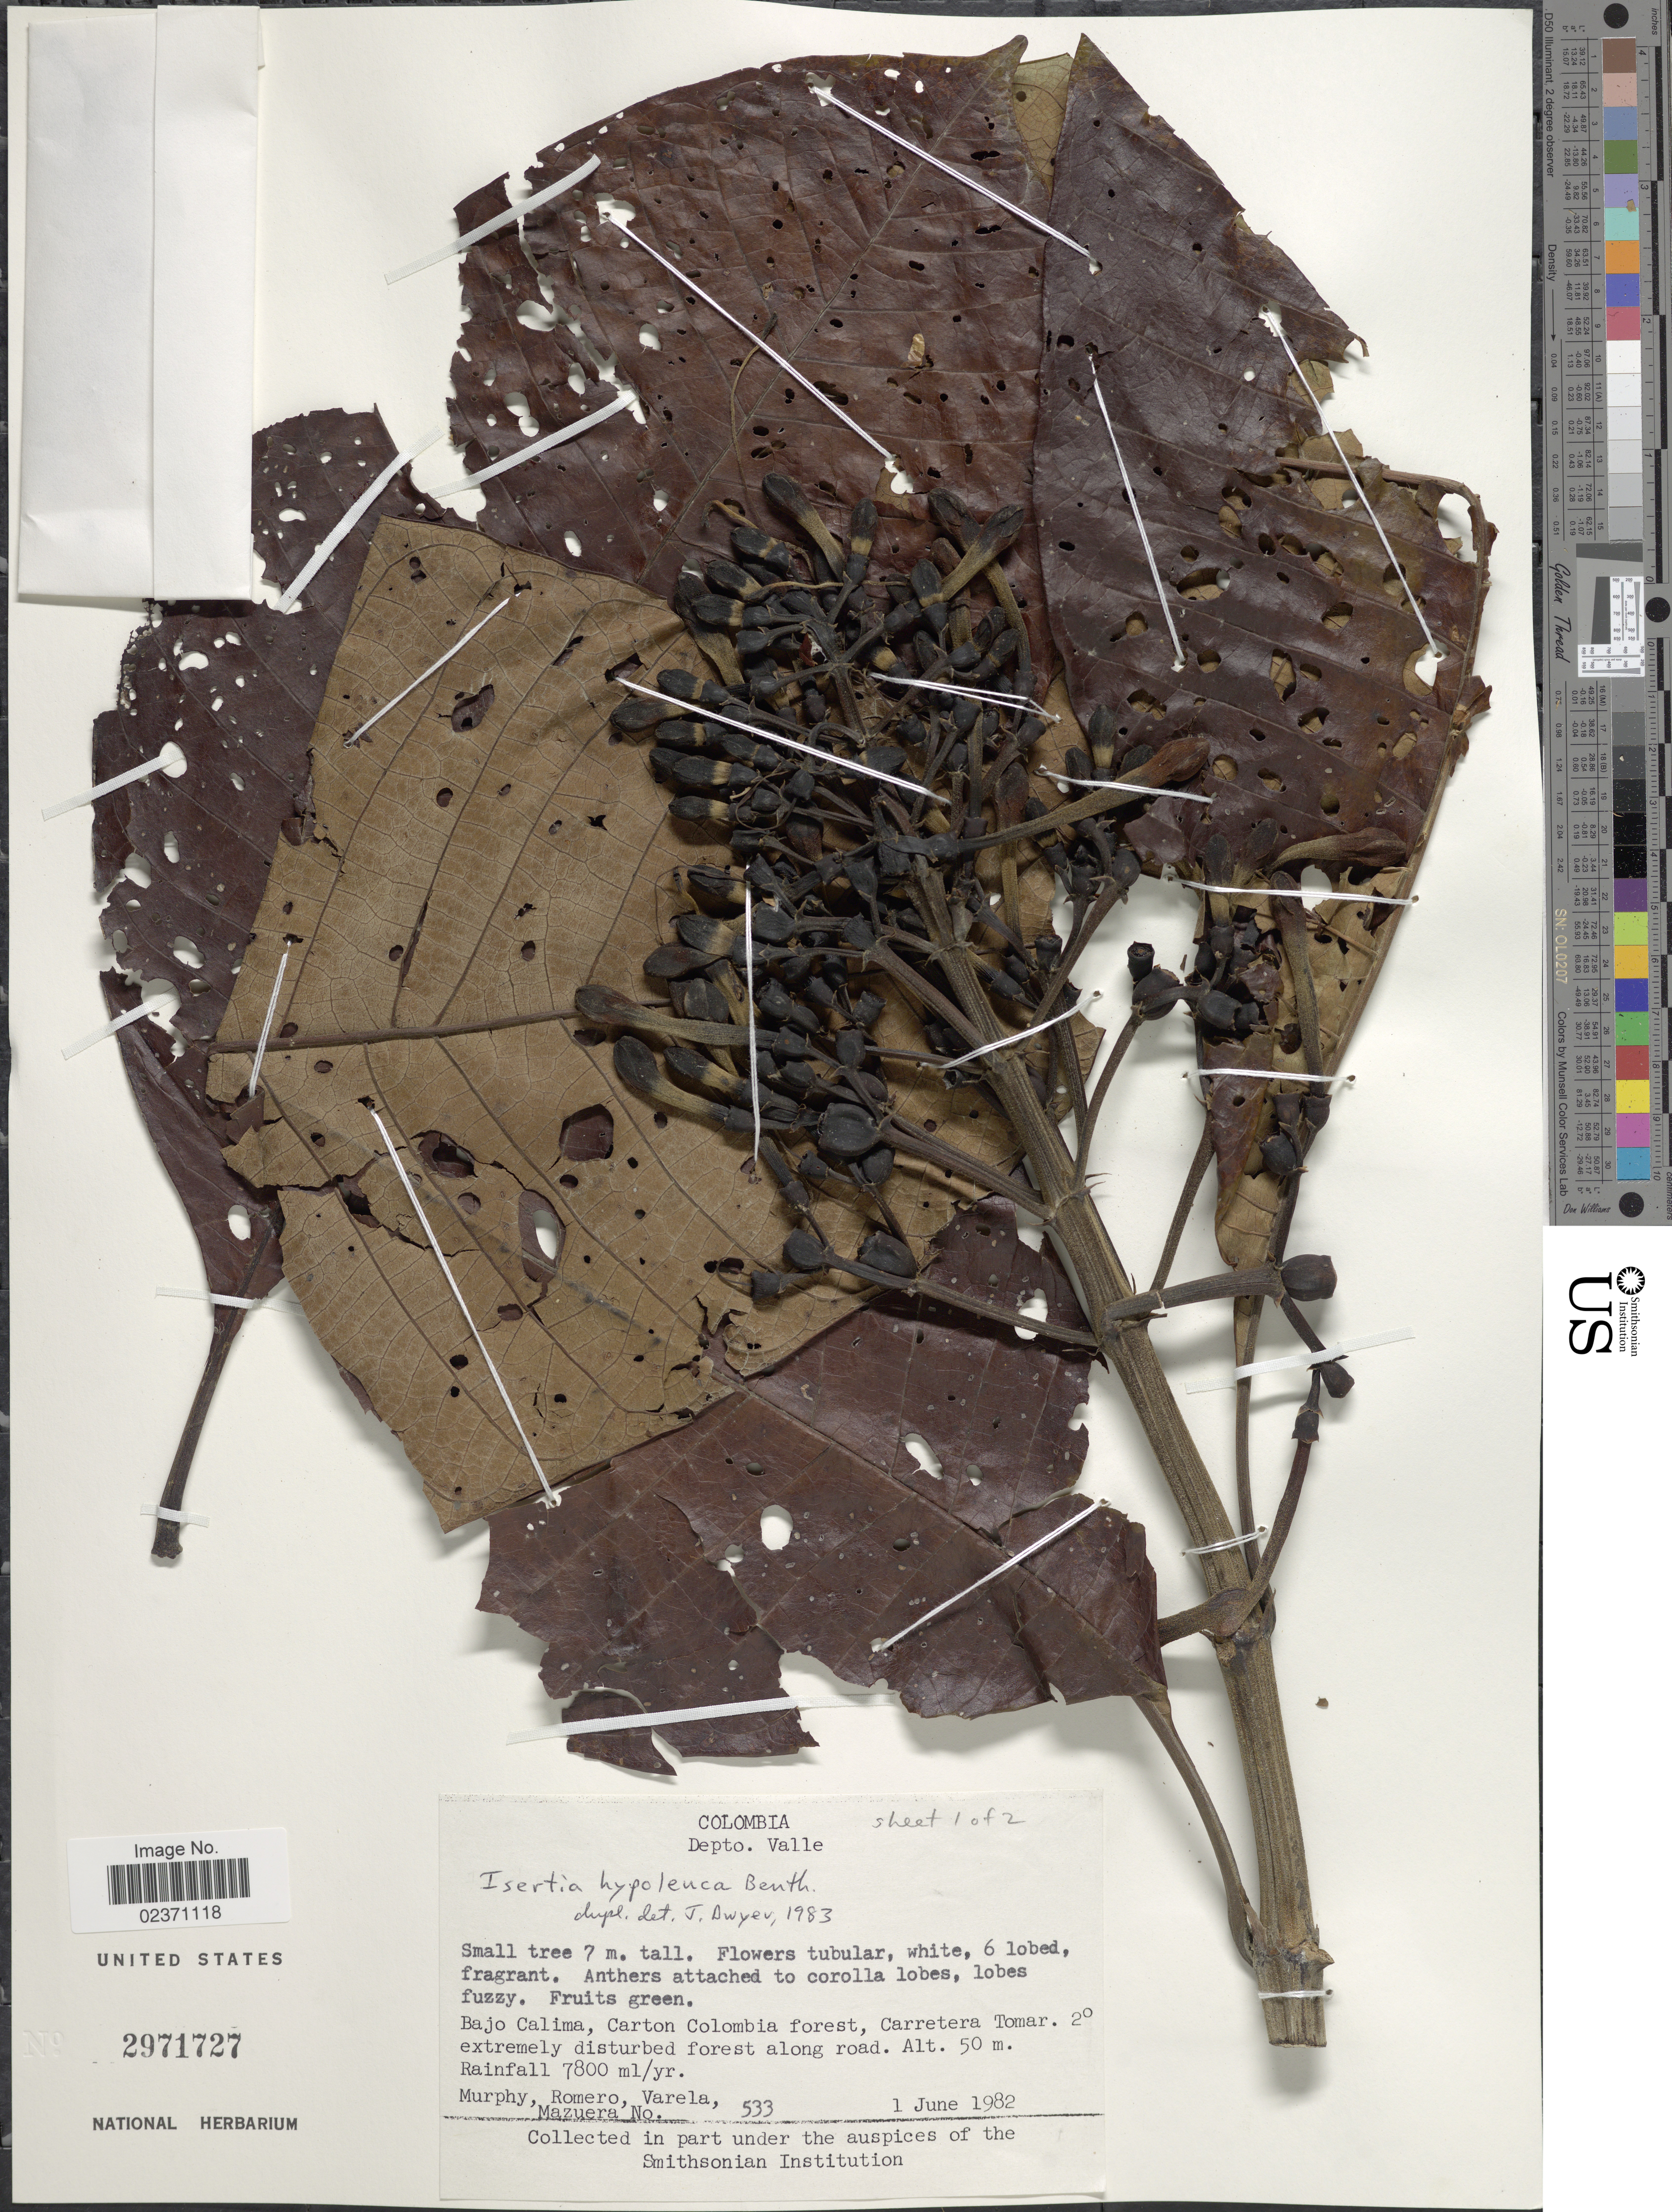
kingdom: Plantae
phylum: Tracheophyta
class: Magnoliopsida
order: Gentianales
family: Rubiaceae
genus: Isertia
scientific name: Isertia hypoleuca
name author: Benth.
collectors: -. Murphy, -. Romero, -. Varela & -. Mazuera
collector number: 533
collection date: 1982-06-01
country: Colombia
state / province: Valle del Cauca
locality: Depto. Valle. Bajo Calima, Carton Colombia forest, Carretera Tomar. 2º extremely disturbed forest along road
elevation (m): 50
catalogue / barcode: US 2971727